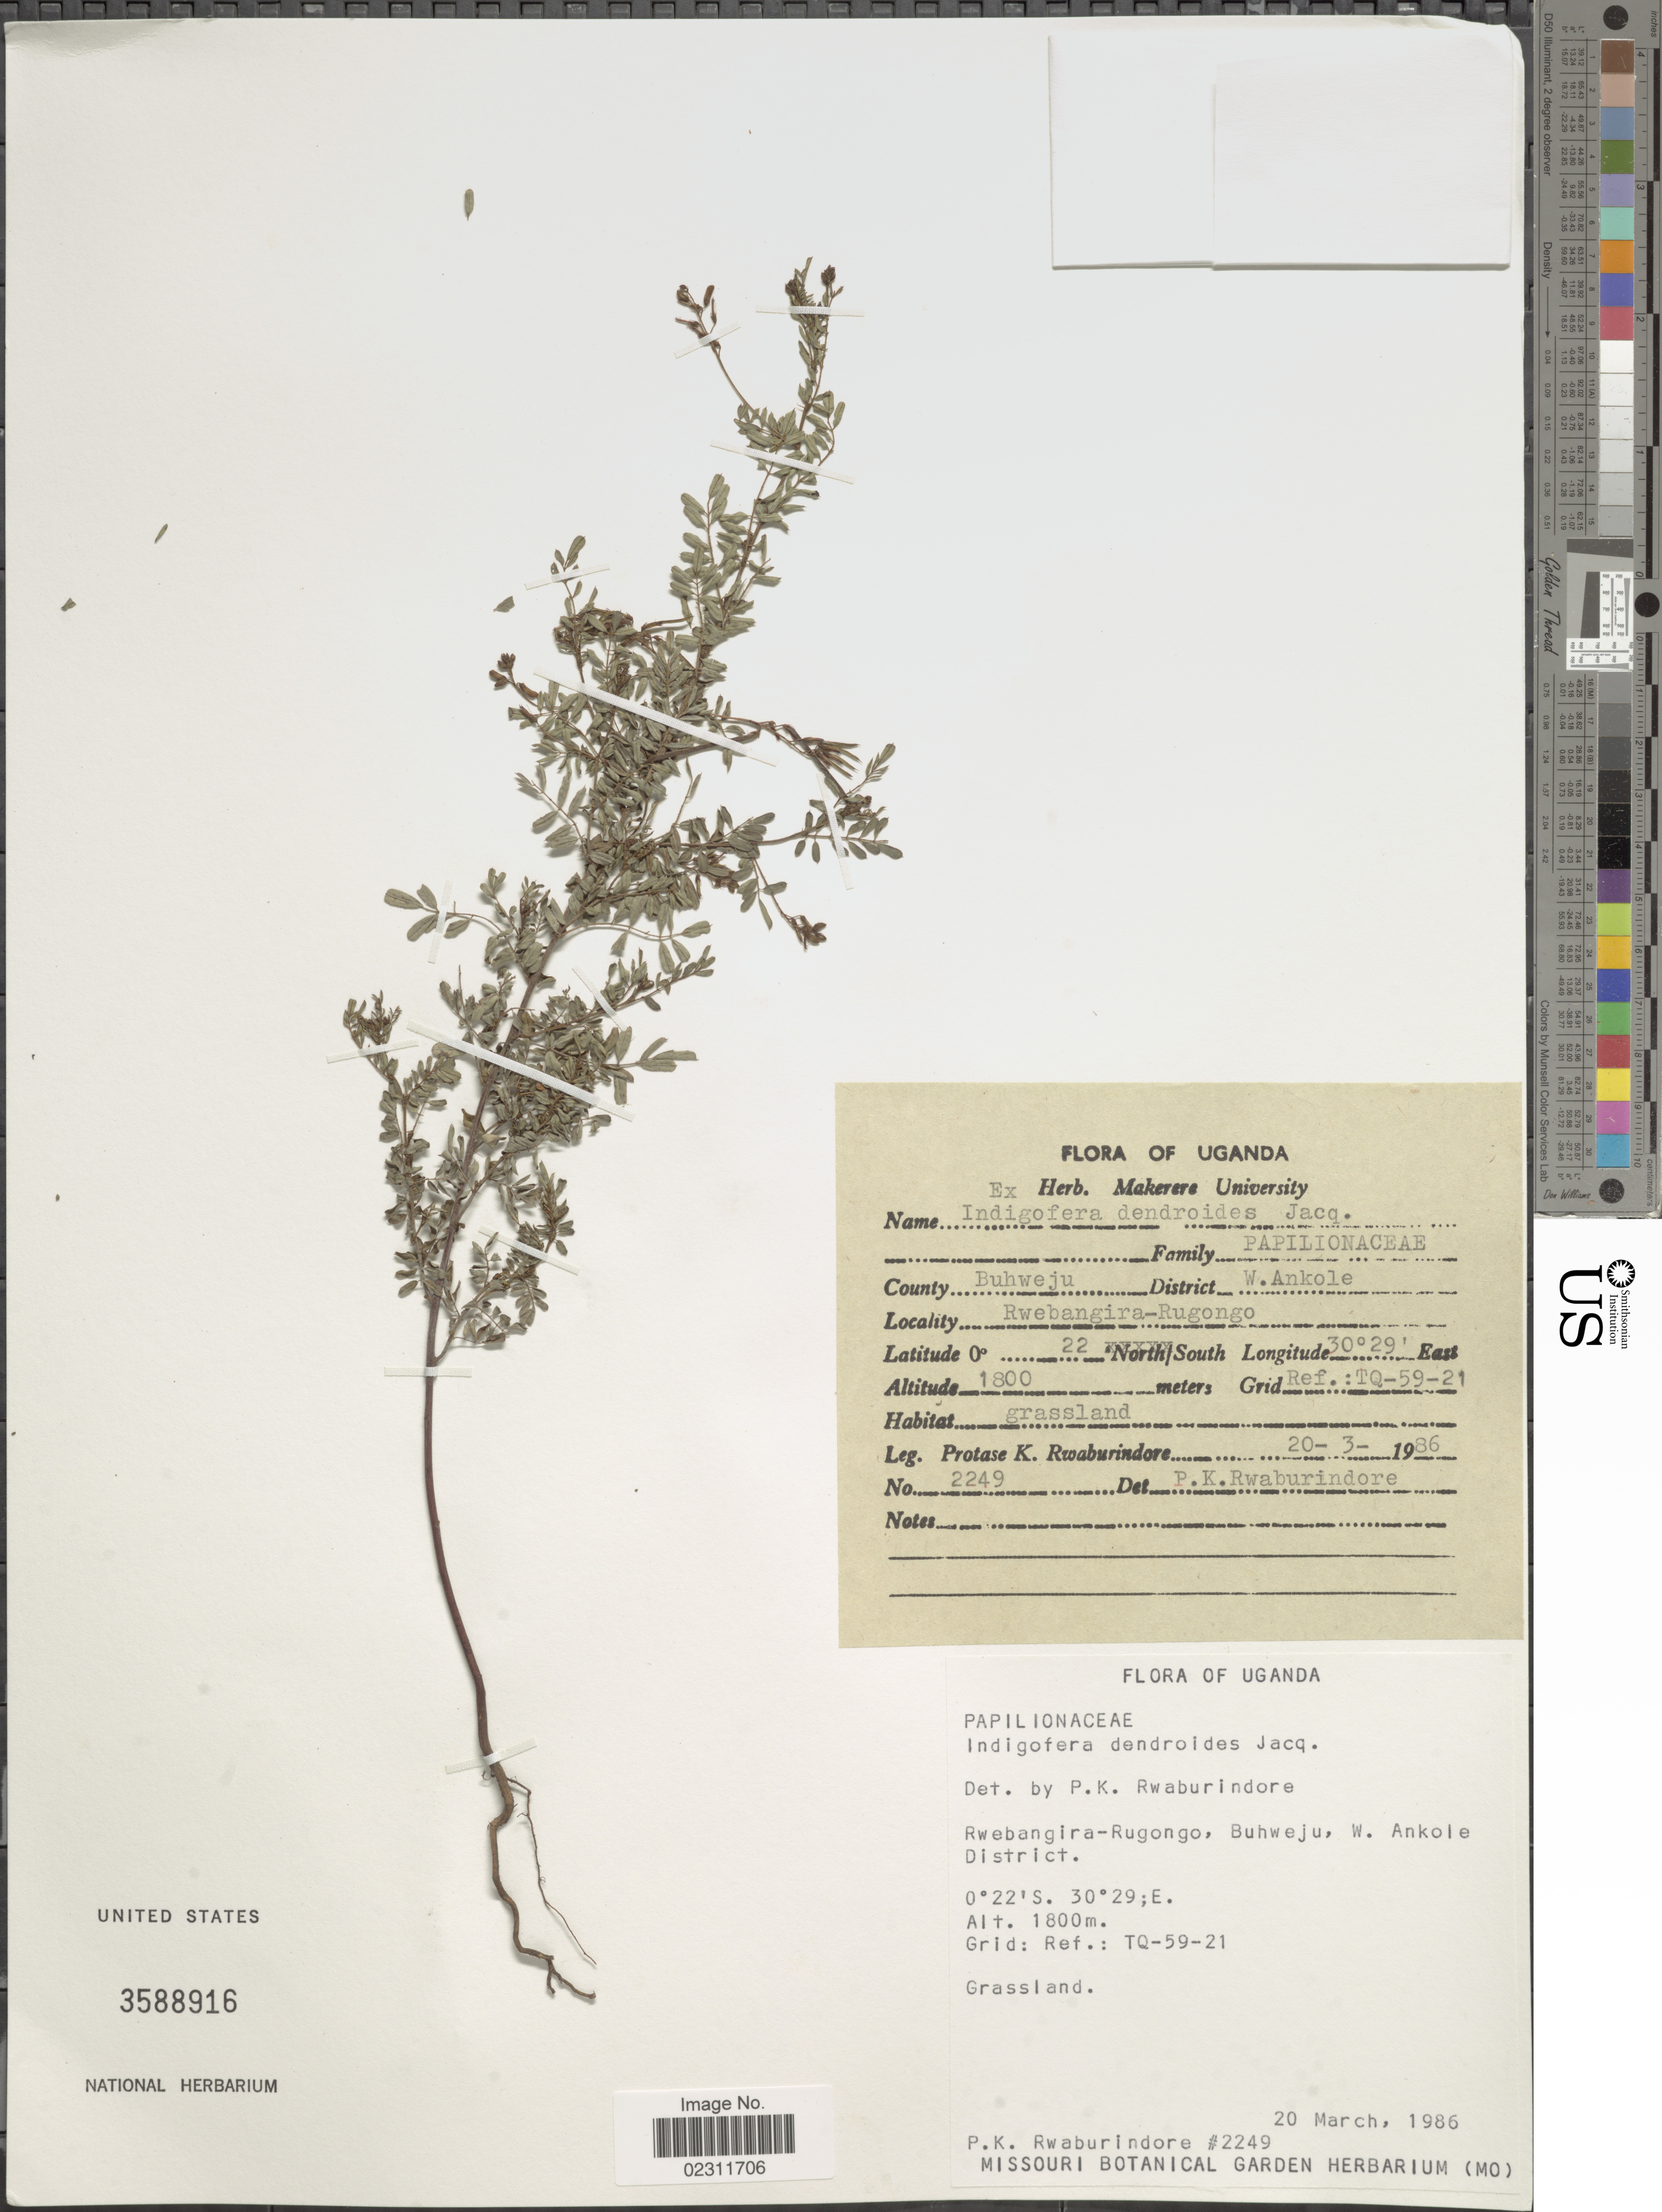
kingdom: Plantae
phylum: Tracheophyta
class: Magnoliopsida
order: Fabales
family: Fabaceae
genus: Indigofera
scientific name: Indigofera dendroides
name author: Jacq.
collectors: P. Rwaburindore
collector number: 2249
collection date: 1986-03-20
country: Uganda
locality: Rwebangira-Rugongo, Buhweju, W. Ankole District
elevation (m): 1800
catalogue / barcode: US 3588916